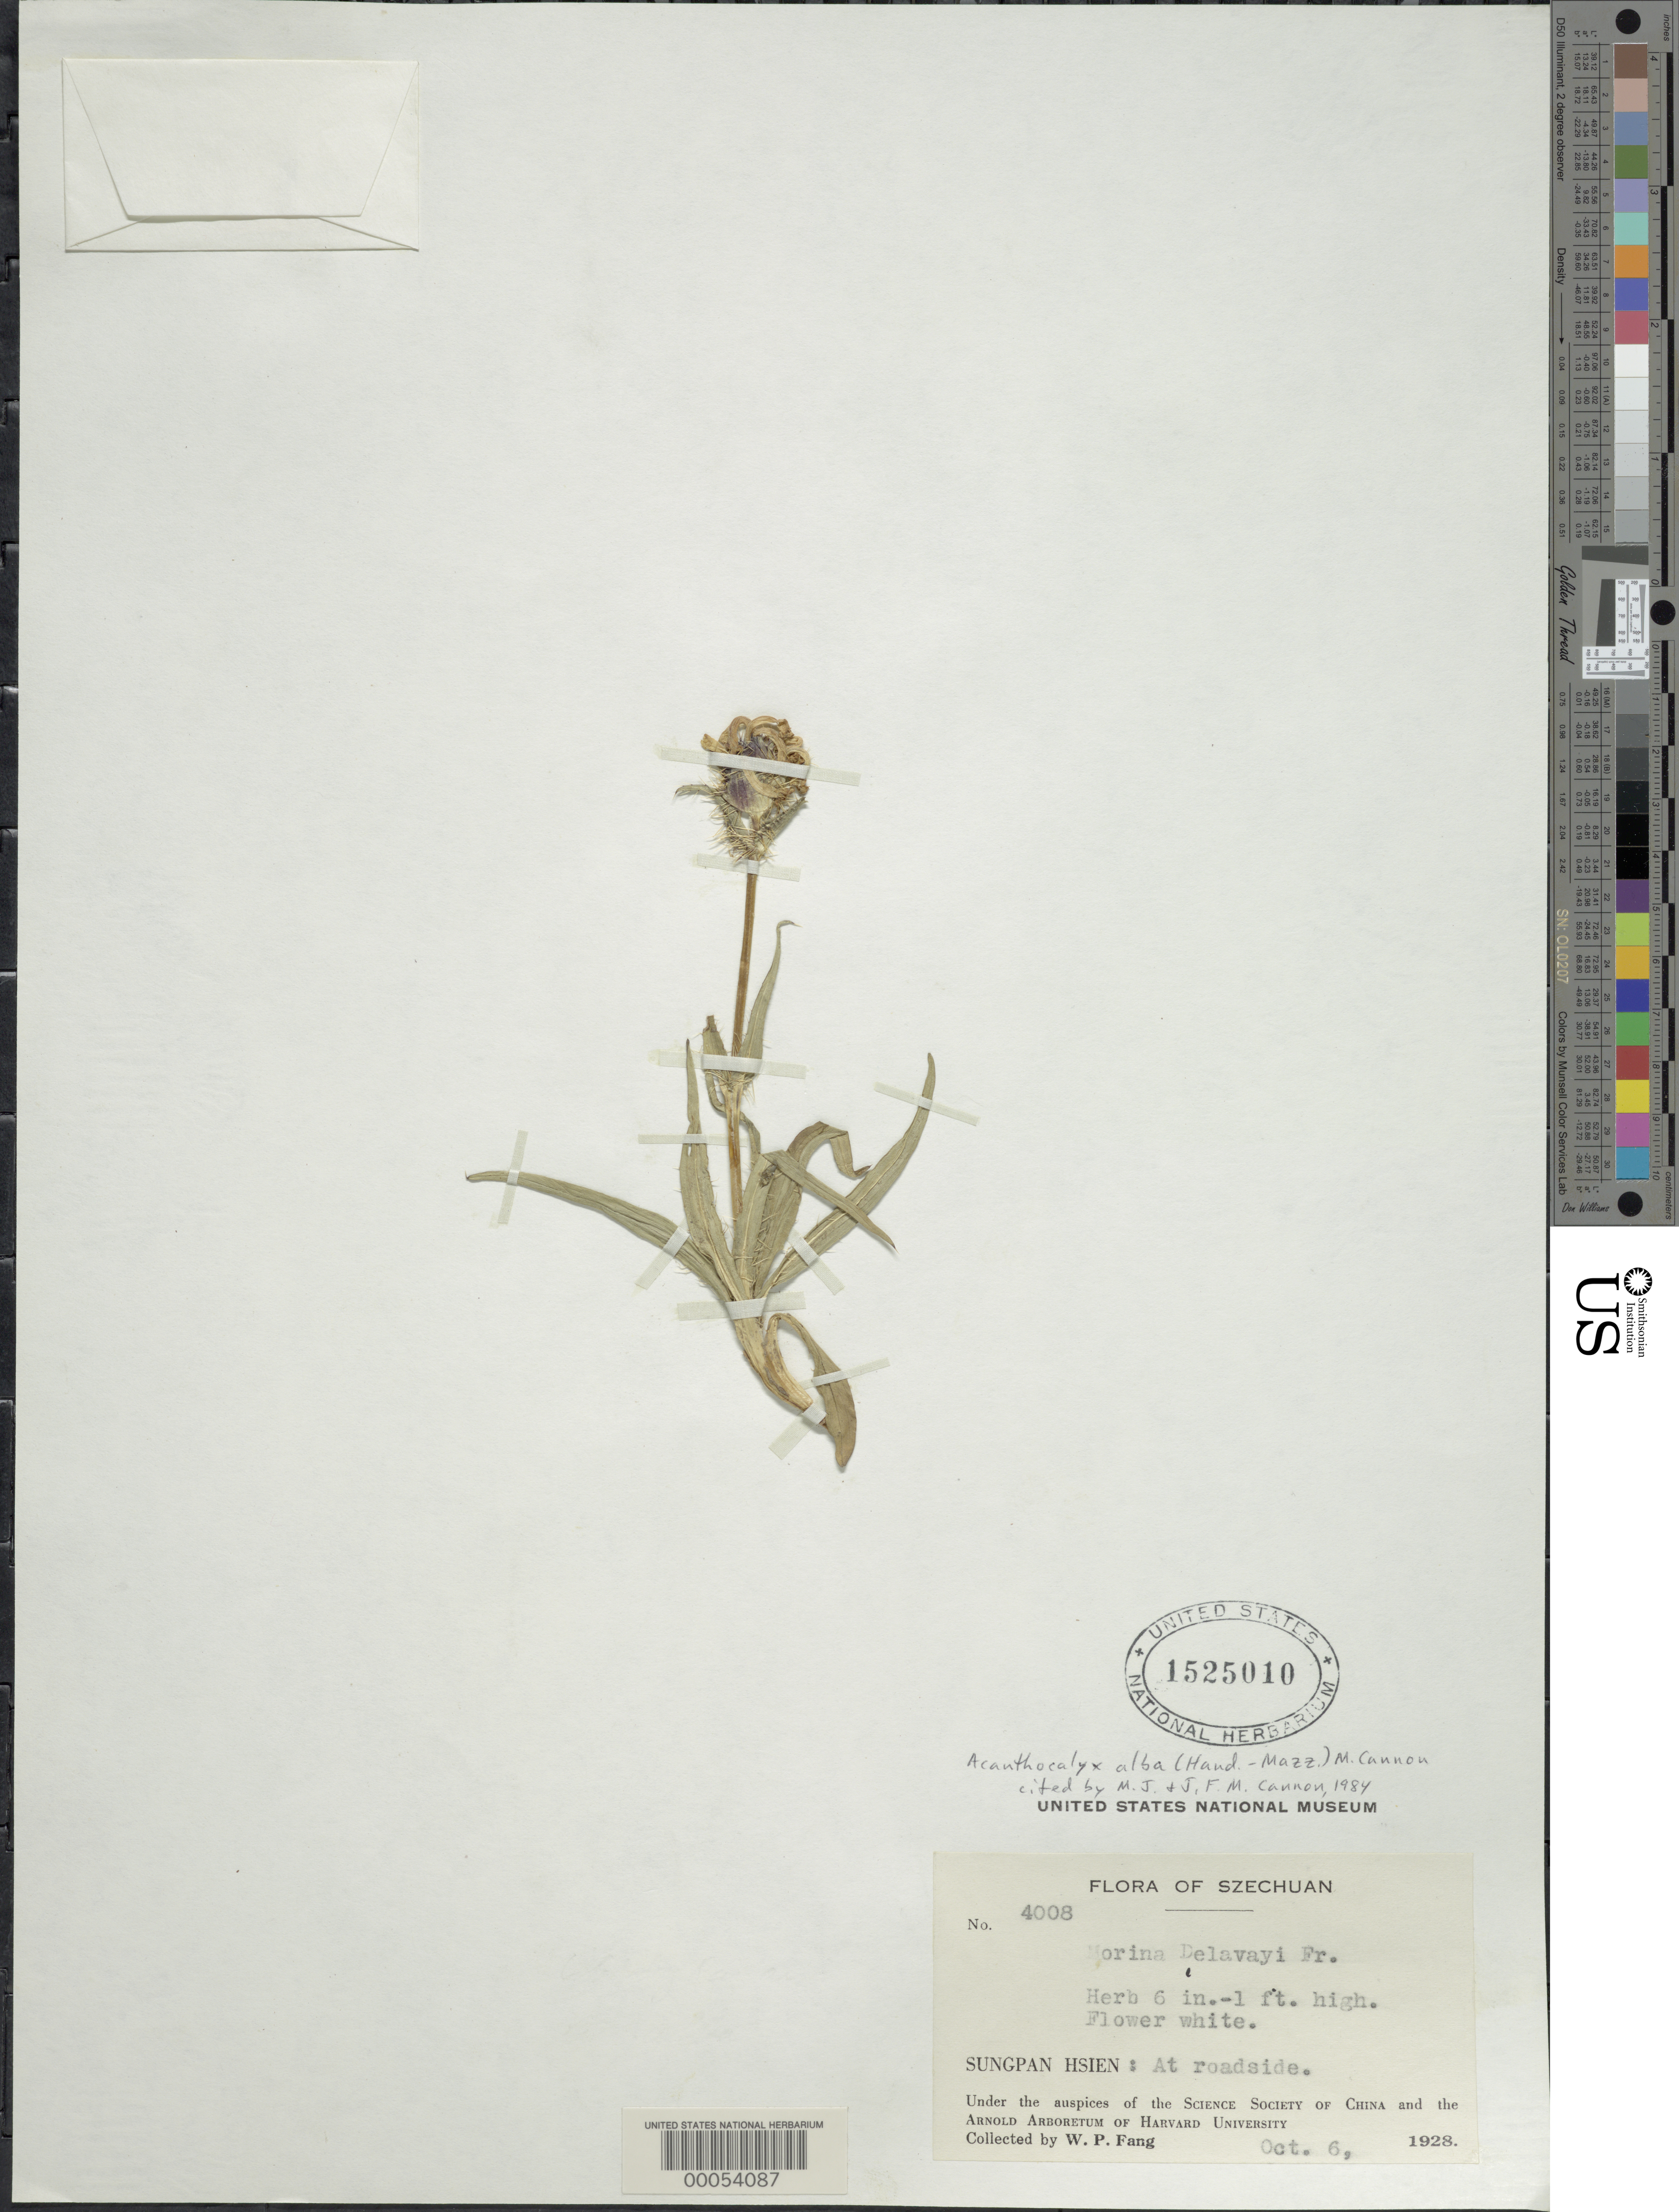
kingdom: Plantae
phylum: Tracheophyta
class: Magnoliopsida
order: Dipsacales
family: Caprifoliaceae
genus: Acanthocalyx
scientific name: Acanthocalyx alba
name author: (Hand.-Mazz.) M.J. Cannon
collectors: W. P. Fang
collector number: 4008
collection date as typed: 06 Oct 1928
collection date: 1928-10-06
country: China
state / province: Sichuan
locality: Sungpan Hsien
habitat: At roadside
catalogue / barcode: US 1525010